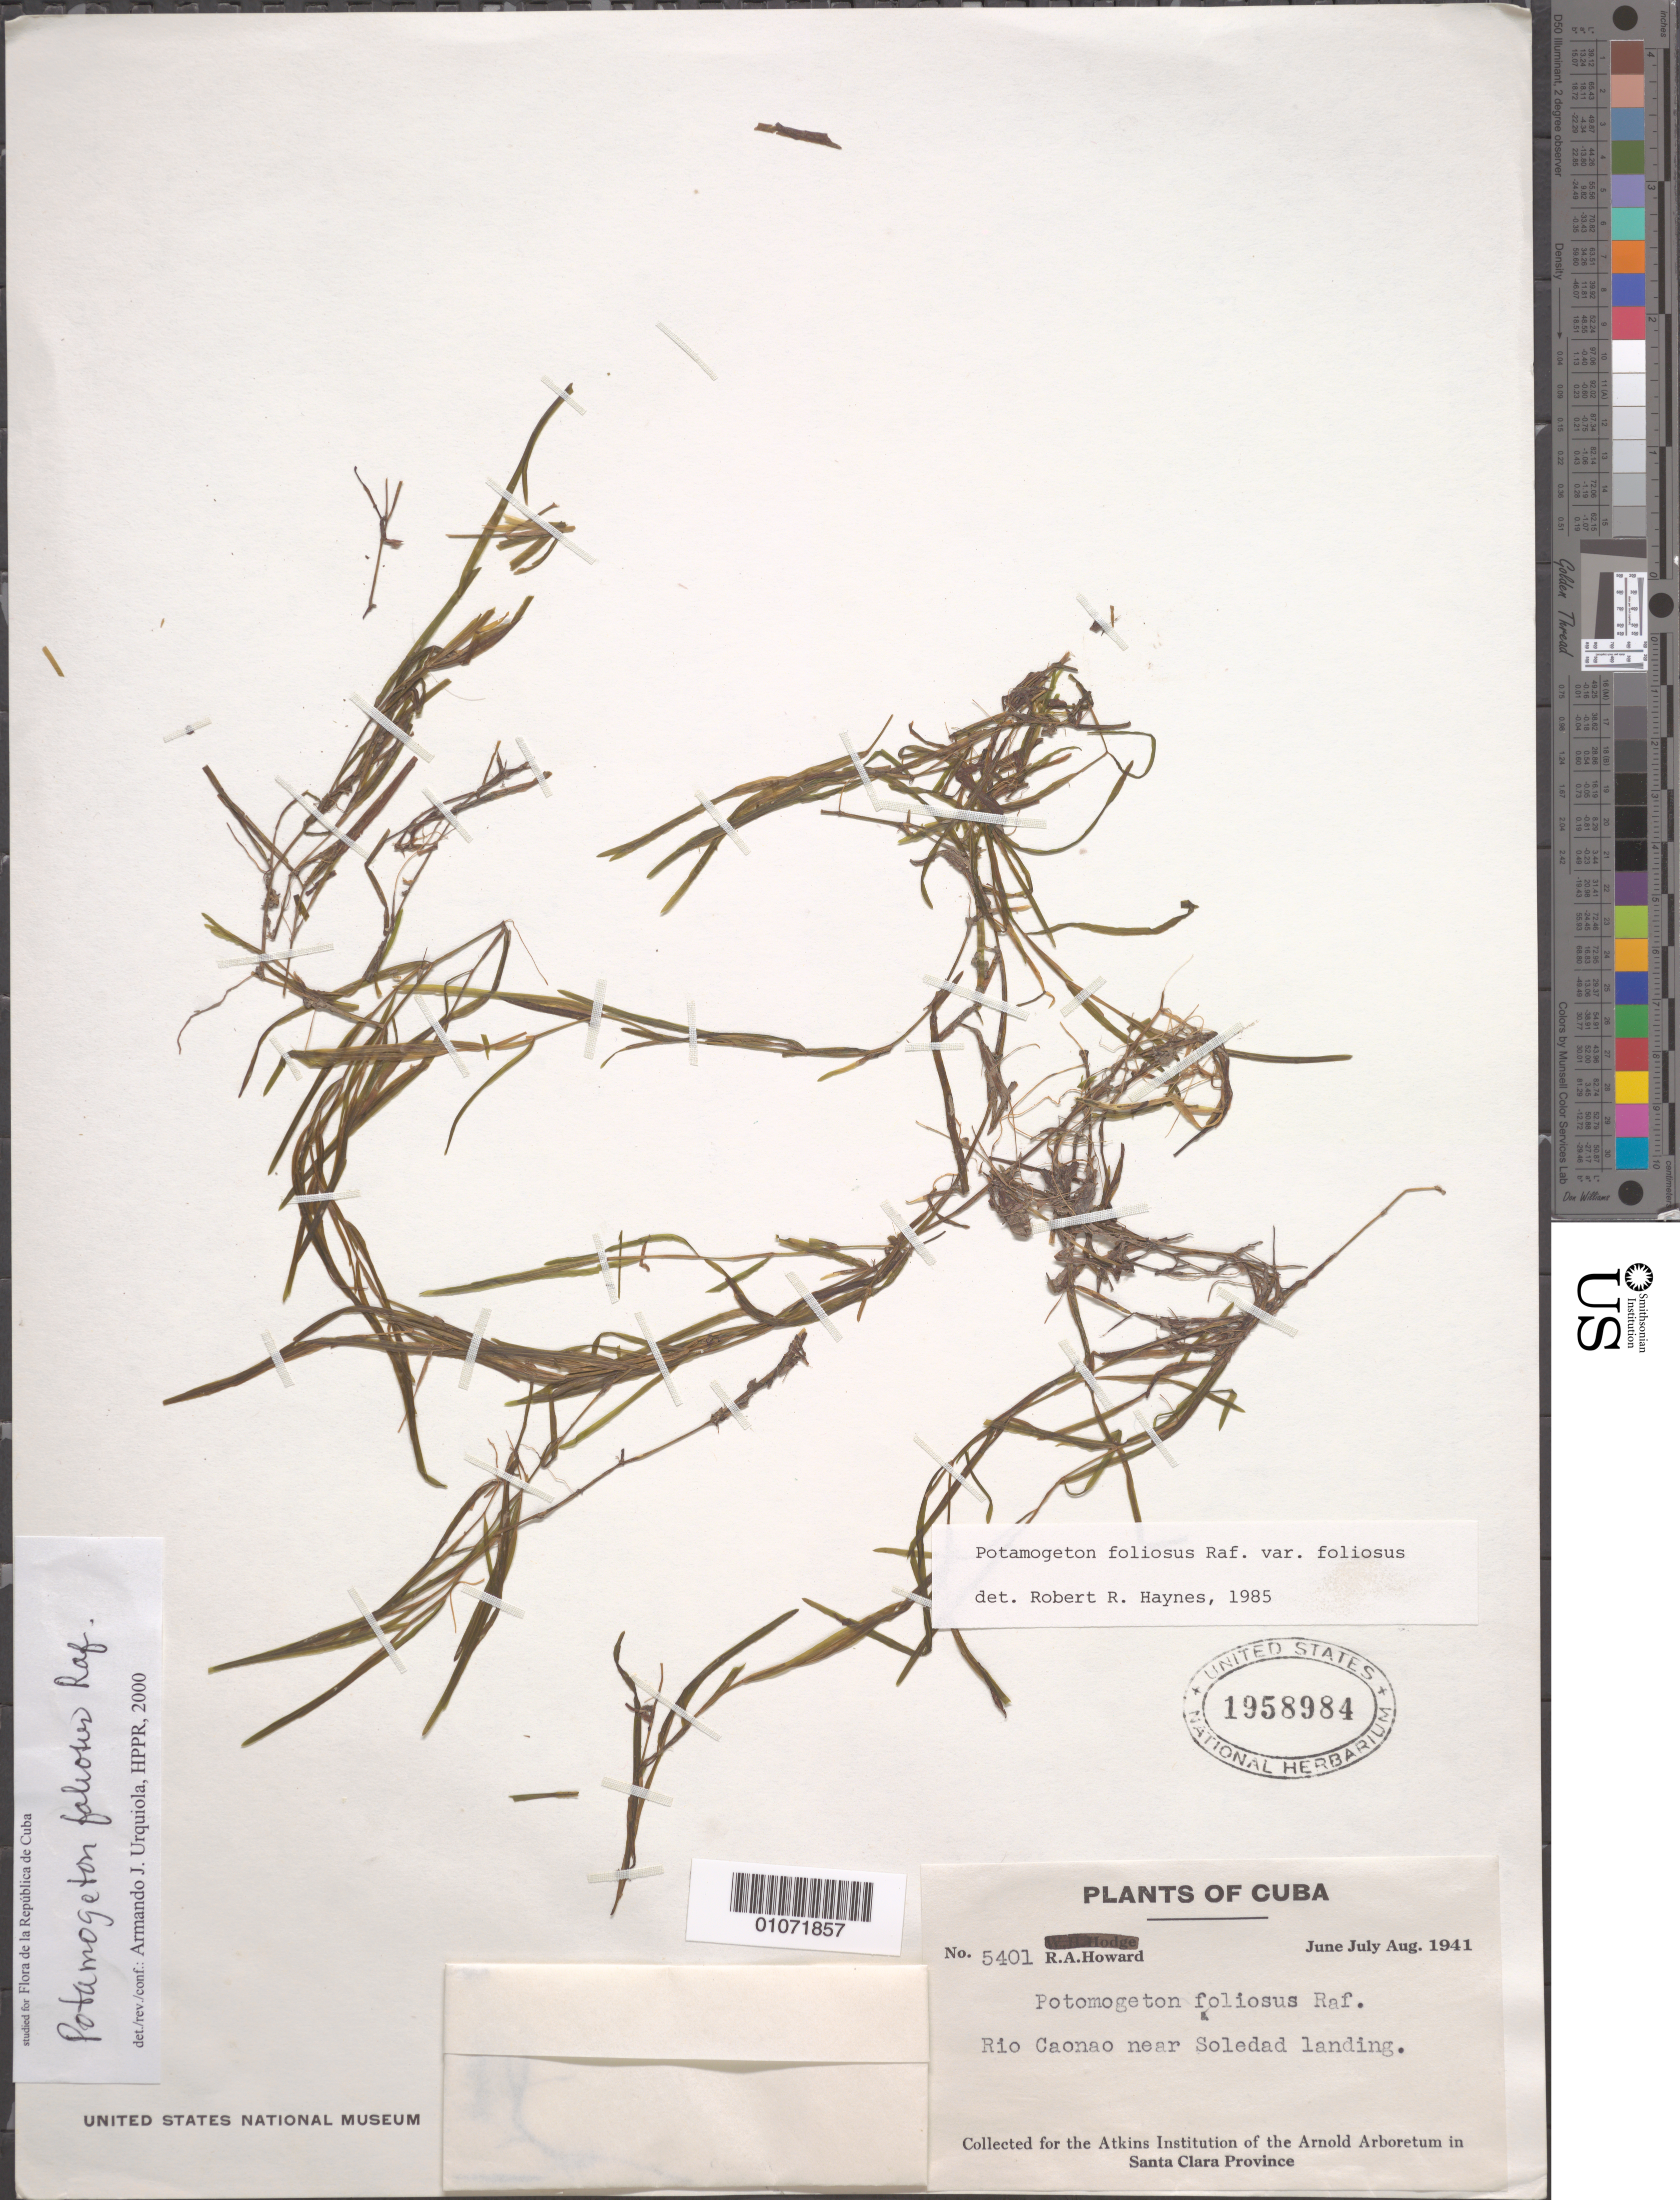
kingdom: Plantae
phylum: Tracheophyta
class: Liliopsida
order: Alismatales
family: Potamogetonaceae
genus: Potamogeton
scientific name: Potamogeton foliosus var. foliosus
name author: Raf.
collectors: R. A. Howard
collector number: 5401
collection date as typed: Jun 1941 to Aug 1941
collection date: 1941-06/1941-08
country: Cuba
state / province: Las Villas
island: Cuba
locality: Rio Caonao, near solidad landing Collected for the Atkins Institution of the Arnold Arboritum in Santa Clara province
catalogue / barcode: US 1958984